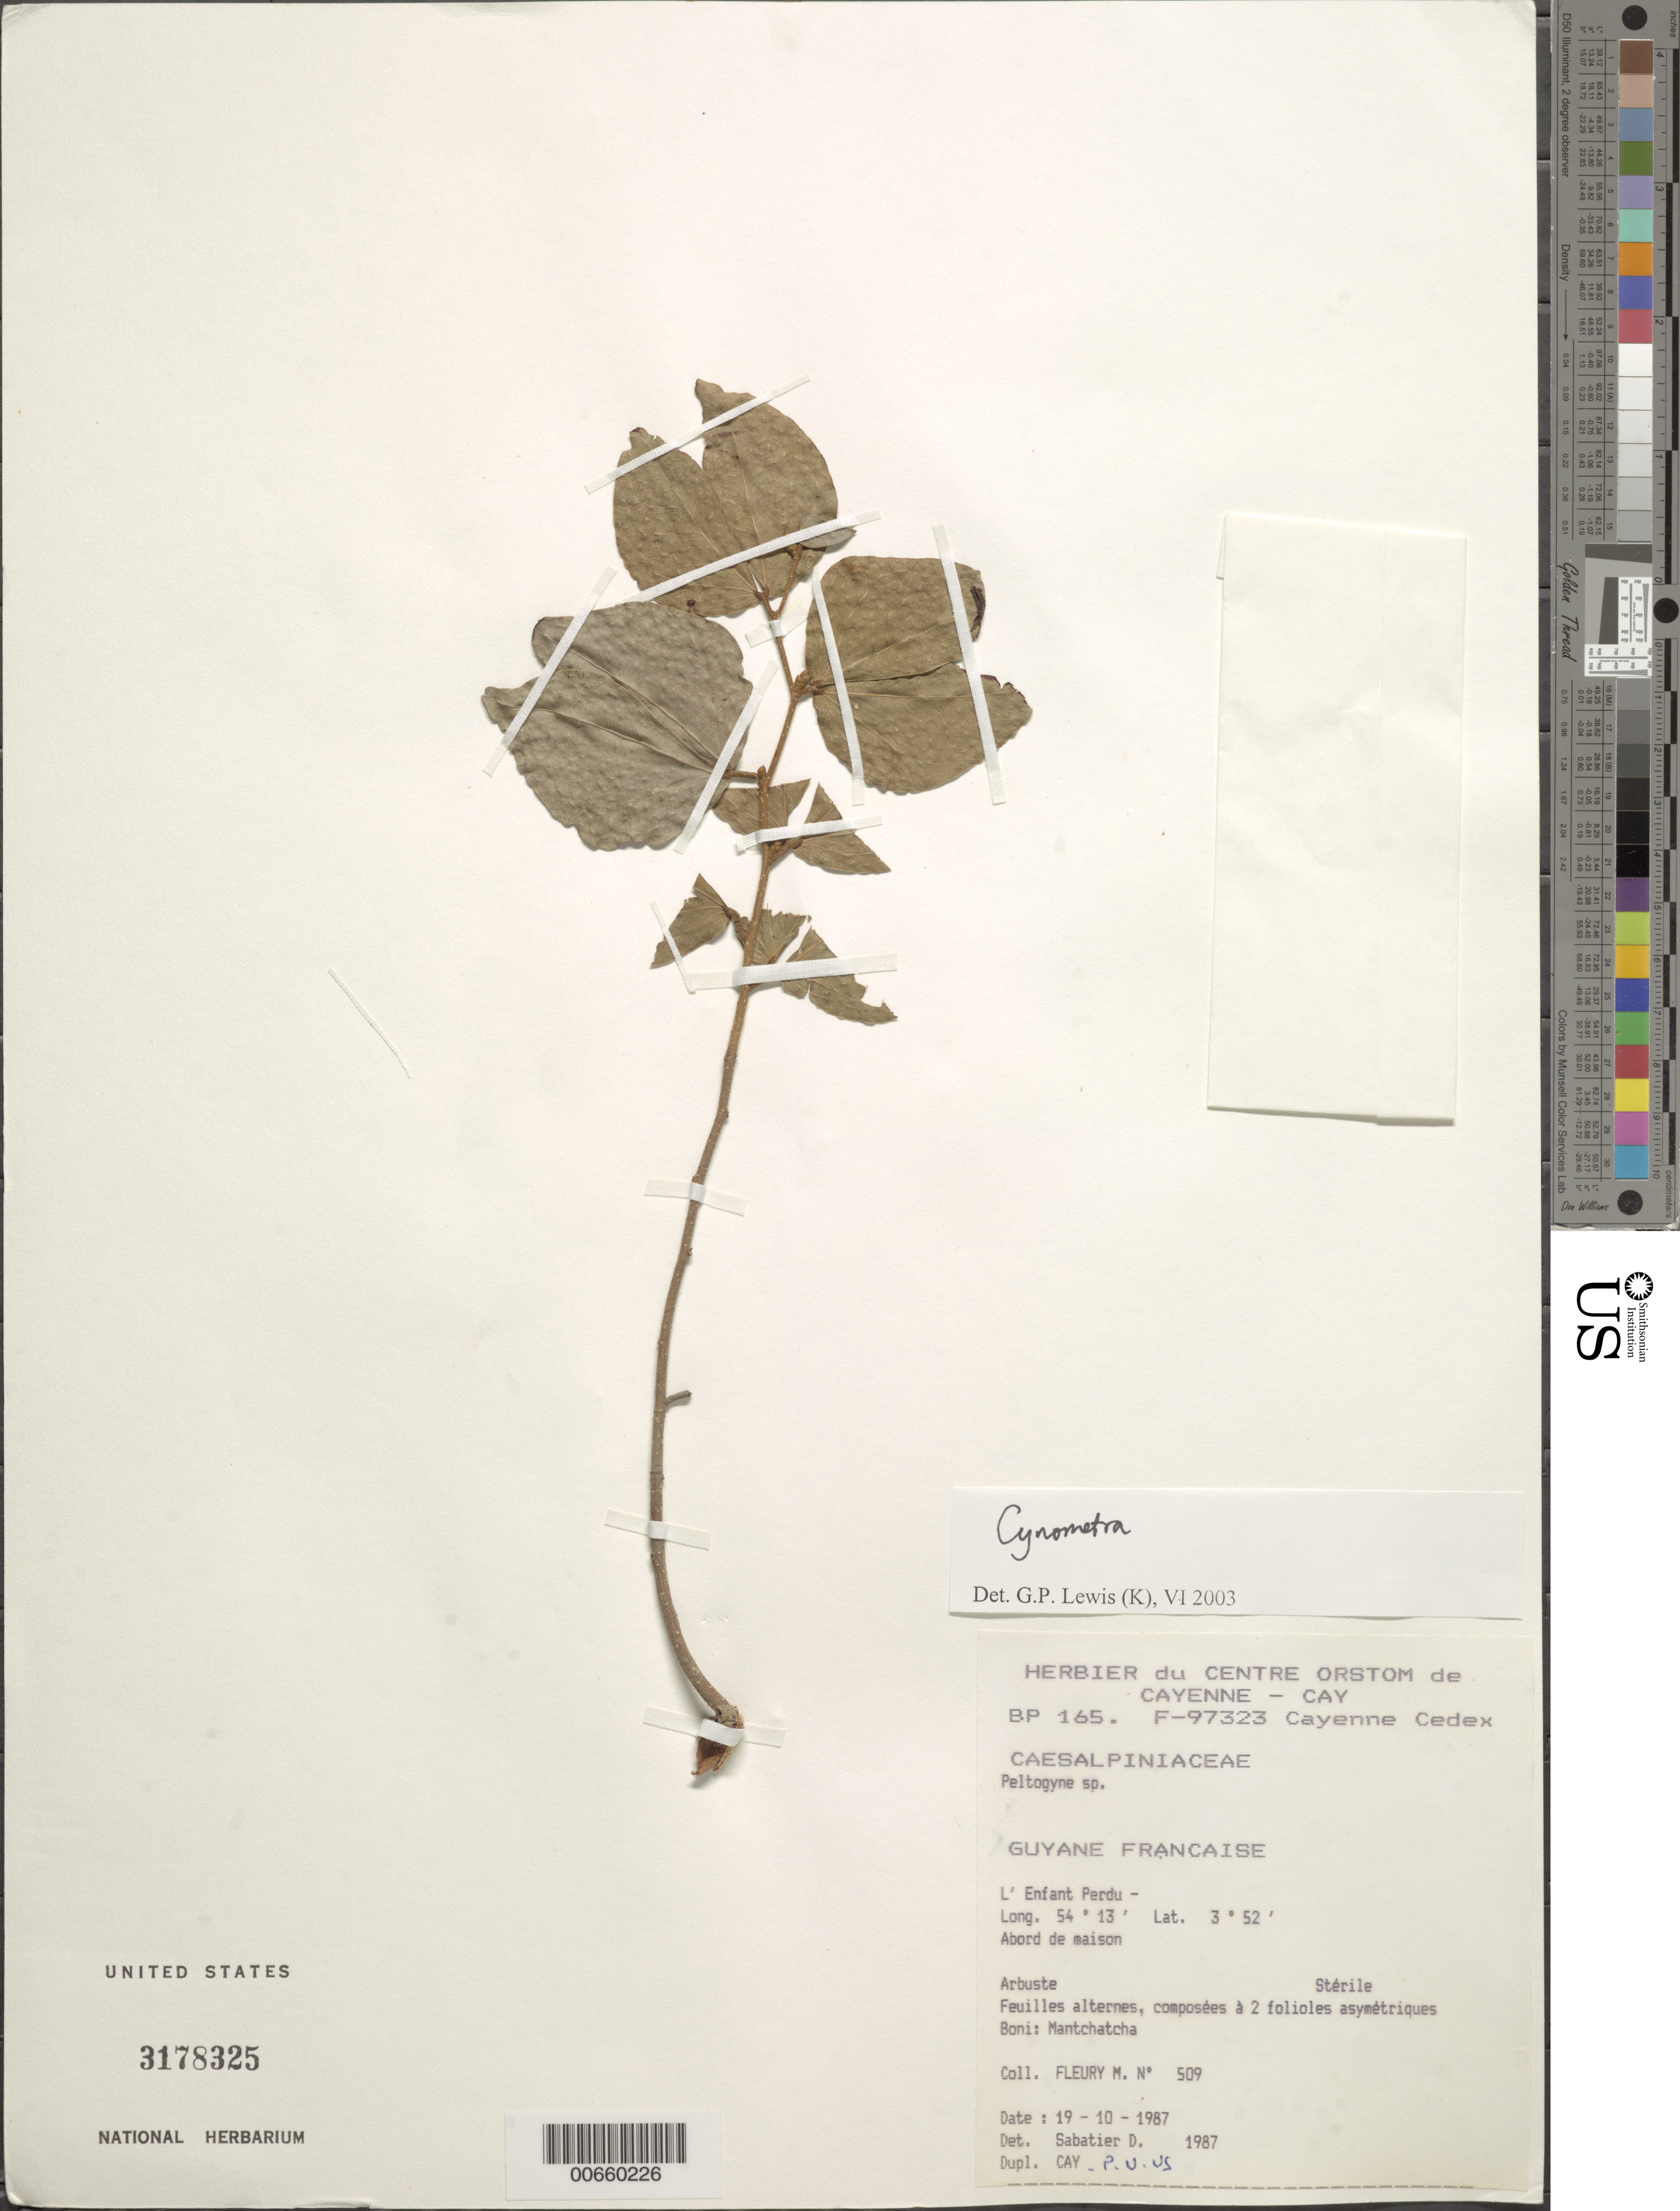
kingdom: Plantae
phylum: Tracheophyta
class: Magnoliopsida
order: Fabales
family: Fabaceae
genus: Cynometra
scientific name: Cynometra sp.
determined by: Lewis, Gwilym P.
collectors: M. Fleury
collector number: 509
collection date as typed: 20-Oct-87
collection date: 1987-10-20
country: French Guiana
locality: L'Enfant Perdu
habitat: Near house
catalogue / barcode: US 3178325